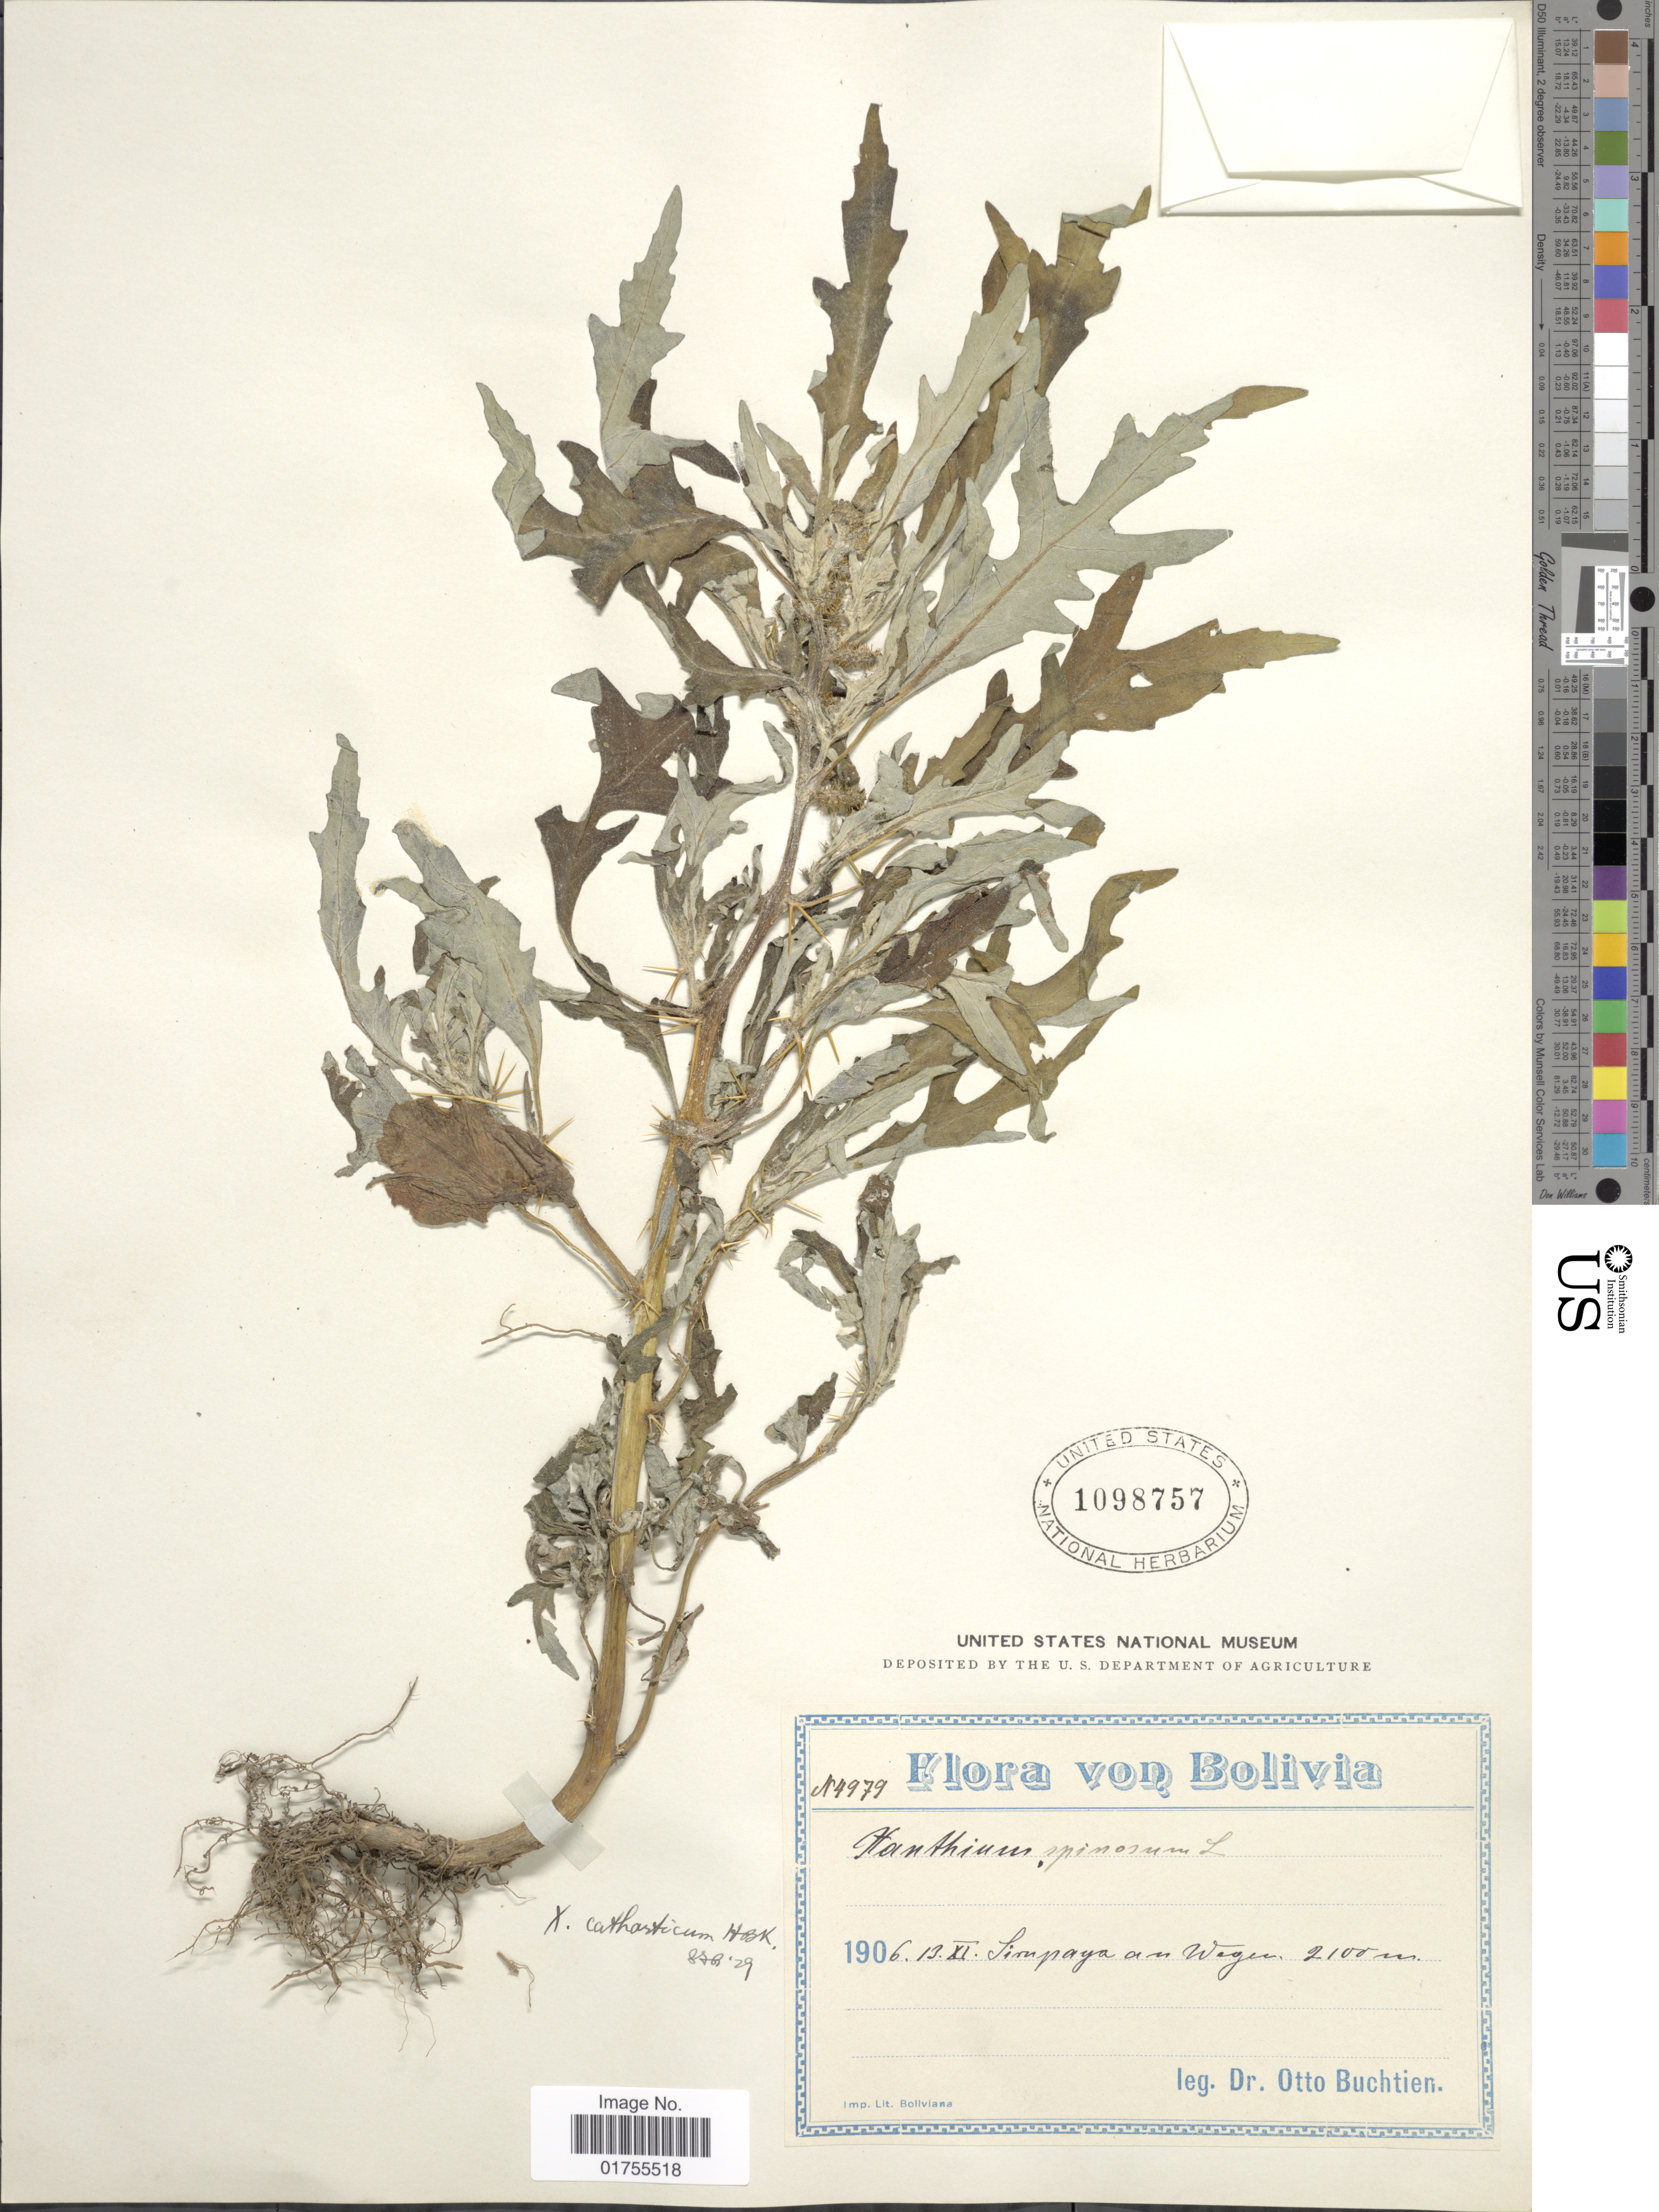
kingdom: Plantae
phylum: Tracheophyta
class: Magnoliopsida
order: Asterales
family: Asteraceae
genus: Xanthium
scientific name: Xanthium catharticum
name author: Kunth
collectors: O. Buchtien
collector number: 4979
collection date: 1906-11-13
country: Bolivia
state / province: La Paz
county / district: Sud Yungas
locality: Sirupaya am Wegen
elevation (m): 2100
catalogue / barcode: US 1098757